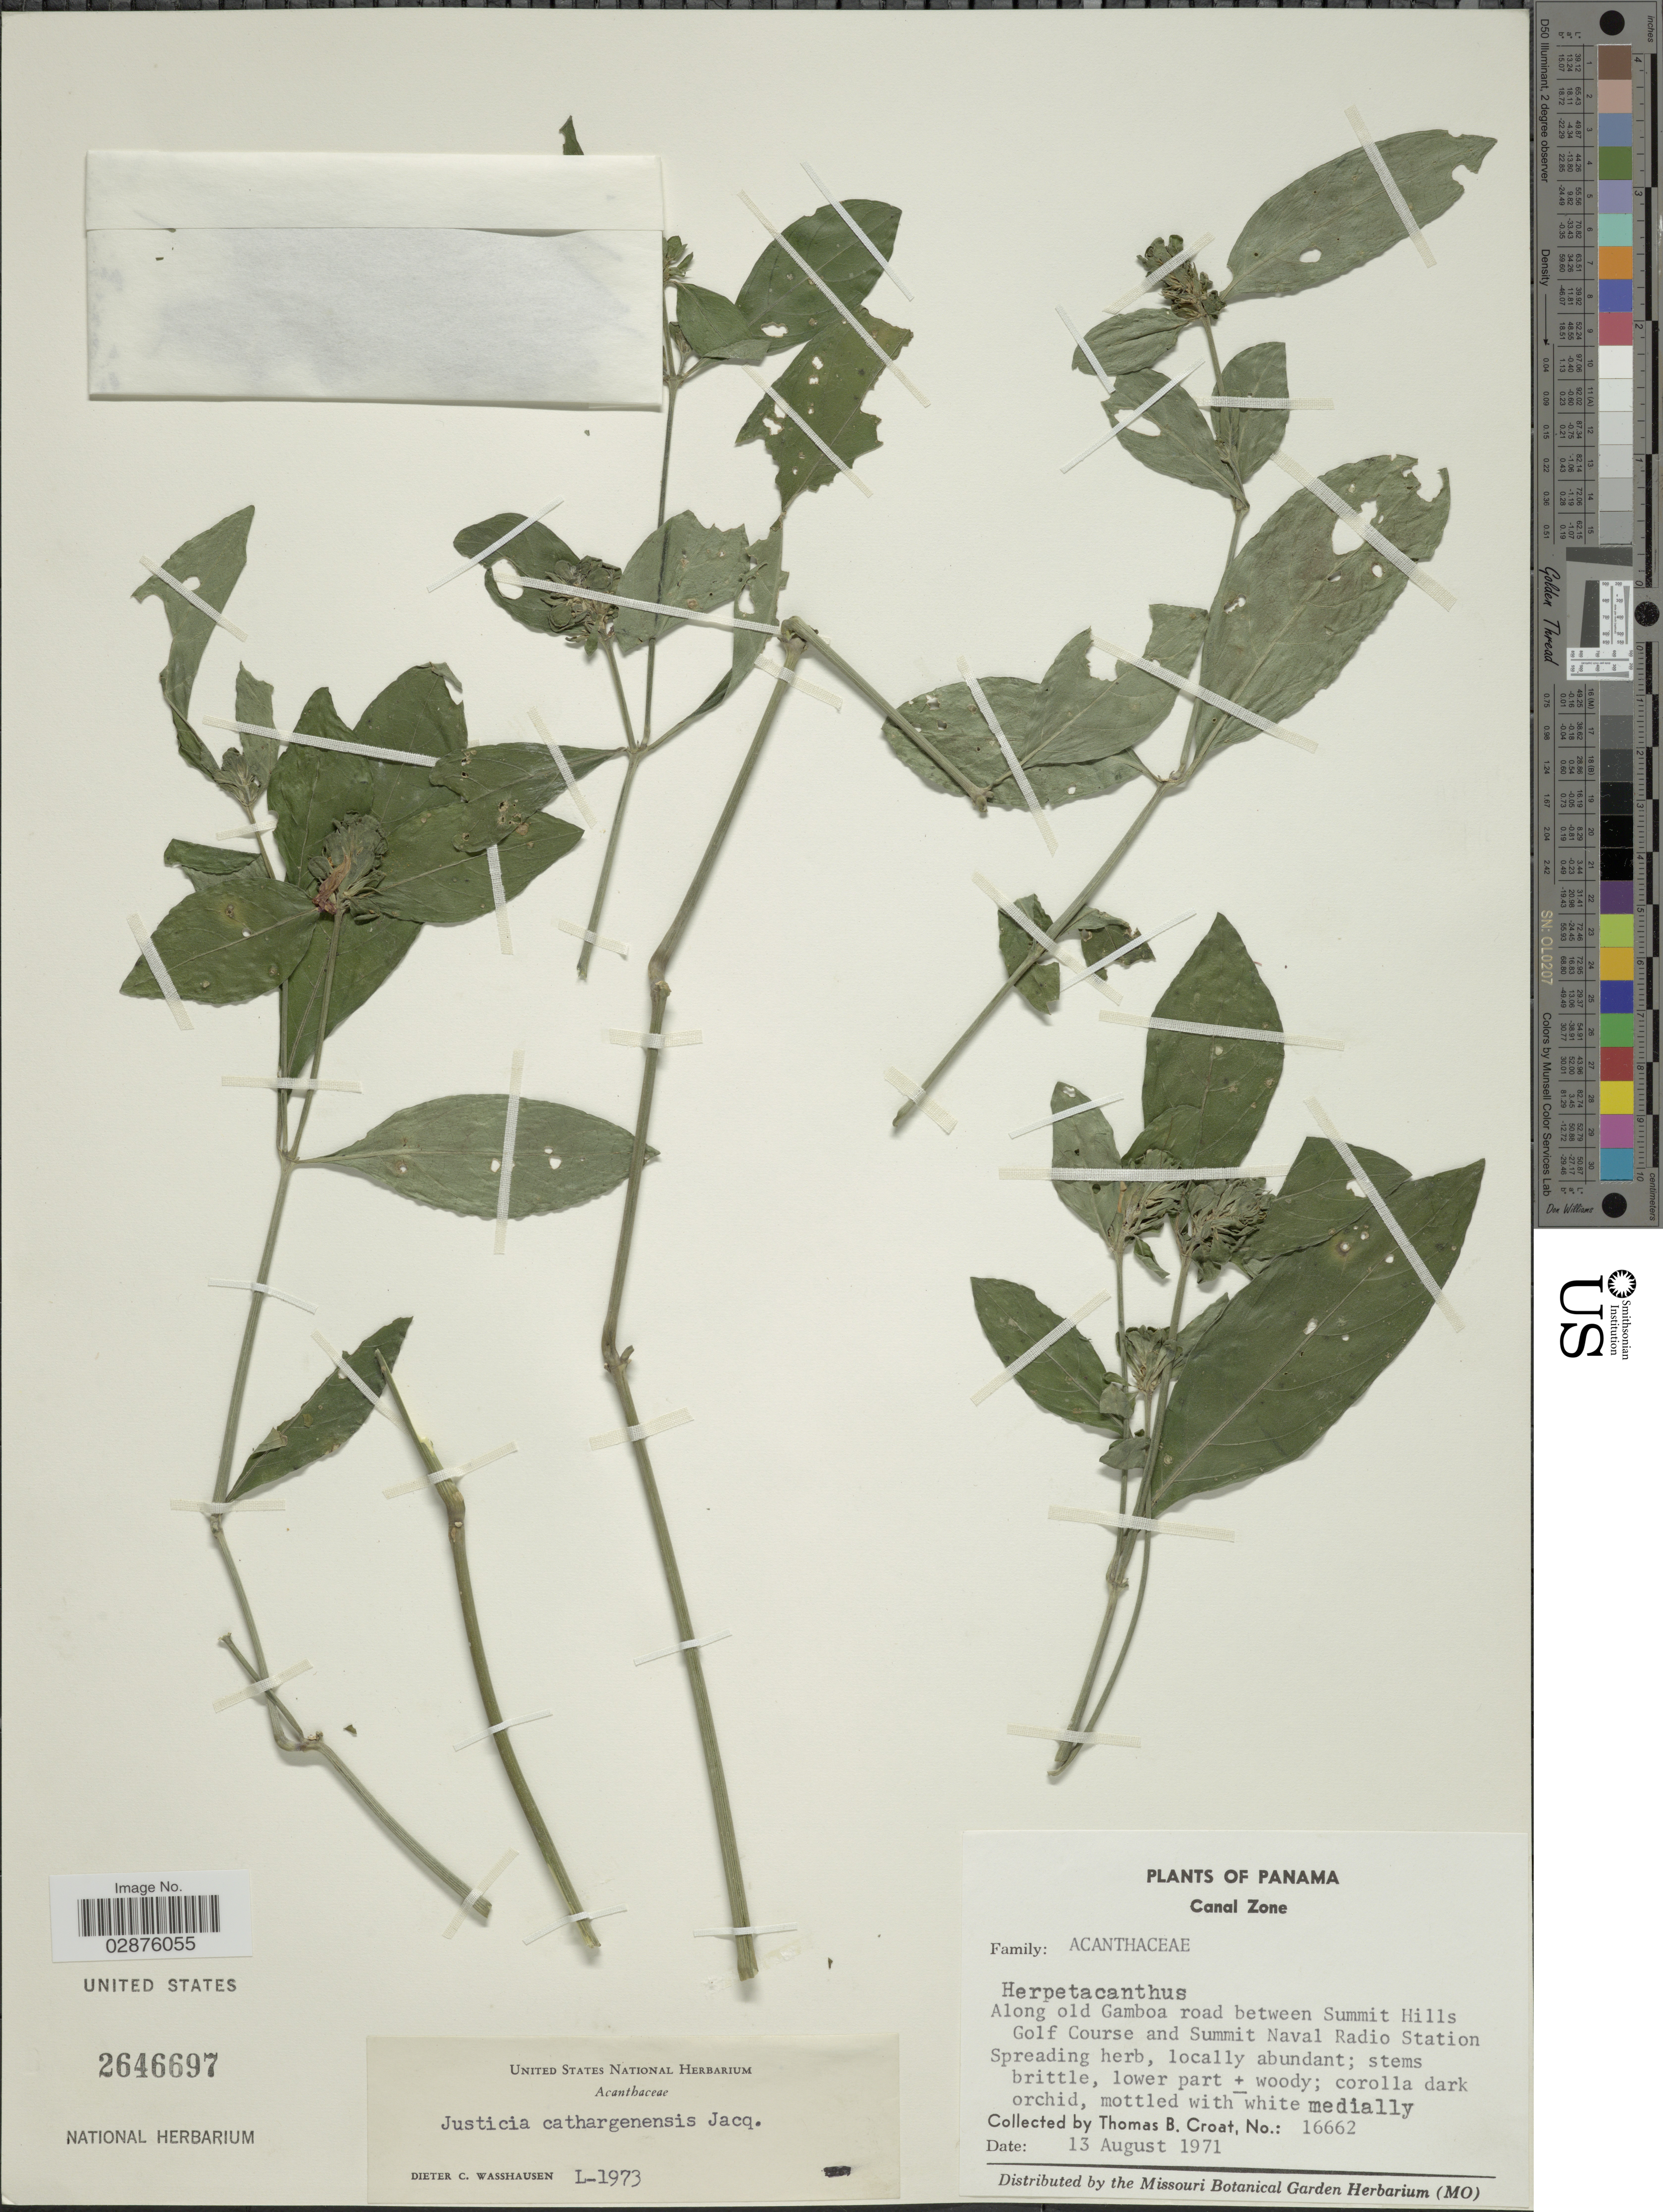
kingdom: Plantae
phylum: Tracheophyta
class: Magnoliopsida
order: Lamiales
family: Acanthaceae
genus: Justicia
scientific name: Justicia carthaginensis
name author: Jacq.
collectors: T. B. Croat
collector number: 16662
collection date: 1971-08-13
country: Panama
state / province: Colón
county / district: Canal Zone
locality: Canal Zone: Along old Gamboa road between Summit Hills Golf Course and Summit Naval Radio Station.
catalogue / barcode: US 2646697